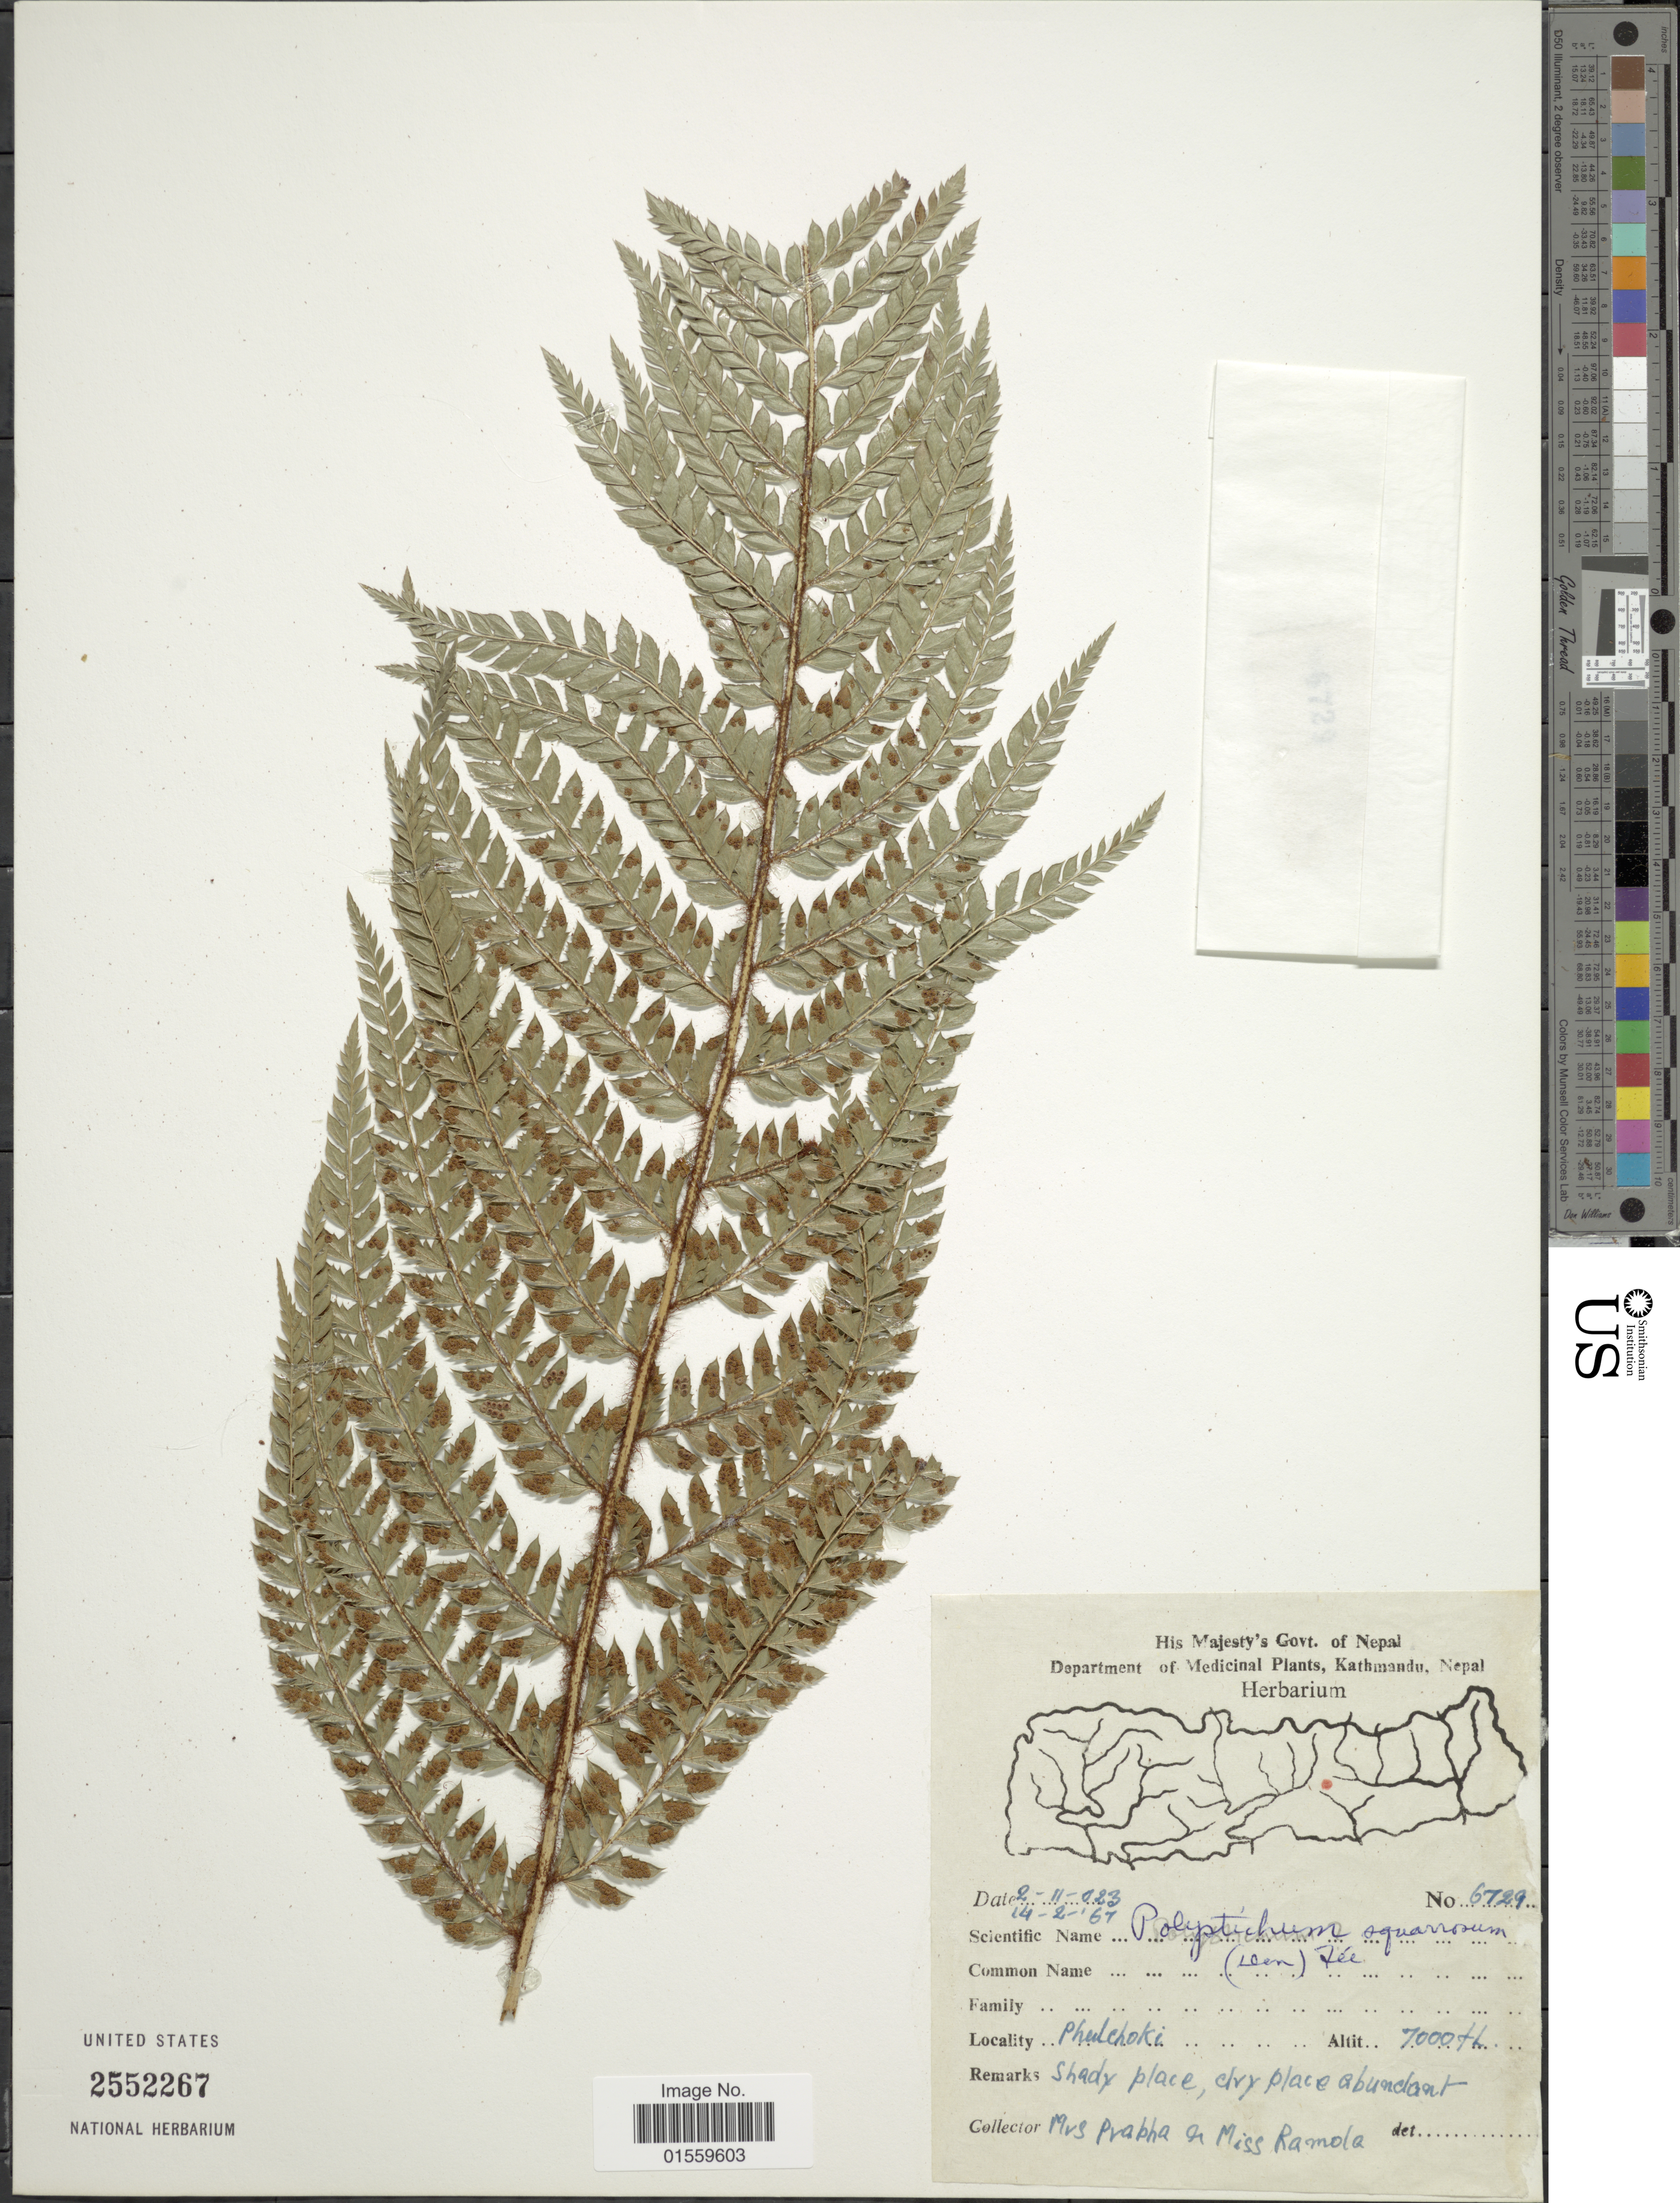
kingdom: Plantae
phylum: Tracheophyta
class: Polypodiopsida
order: Polypodiales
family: Dryopteridaceae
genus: Polystichum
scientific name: Polystichum squarrosum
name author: (D. Don) Fée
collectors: P. Pradhan & R. Thapa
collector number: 6729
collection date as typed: Transcribed d/m/y: 14/2/67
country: Nepal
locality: Phulchoki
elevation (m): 2134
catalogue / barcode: US 2552267